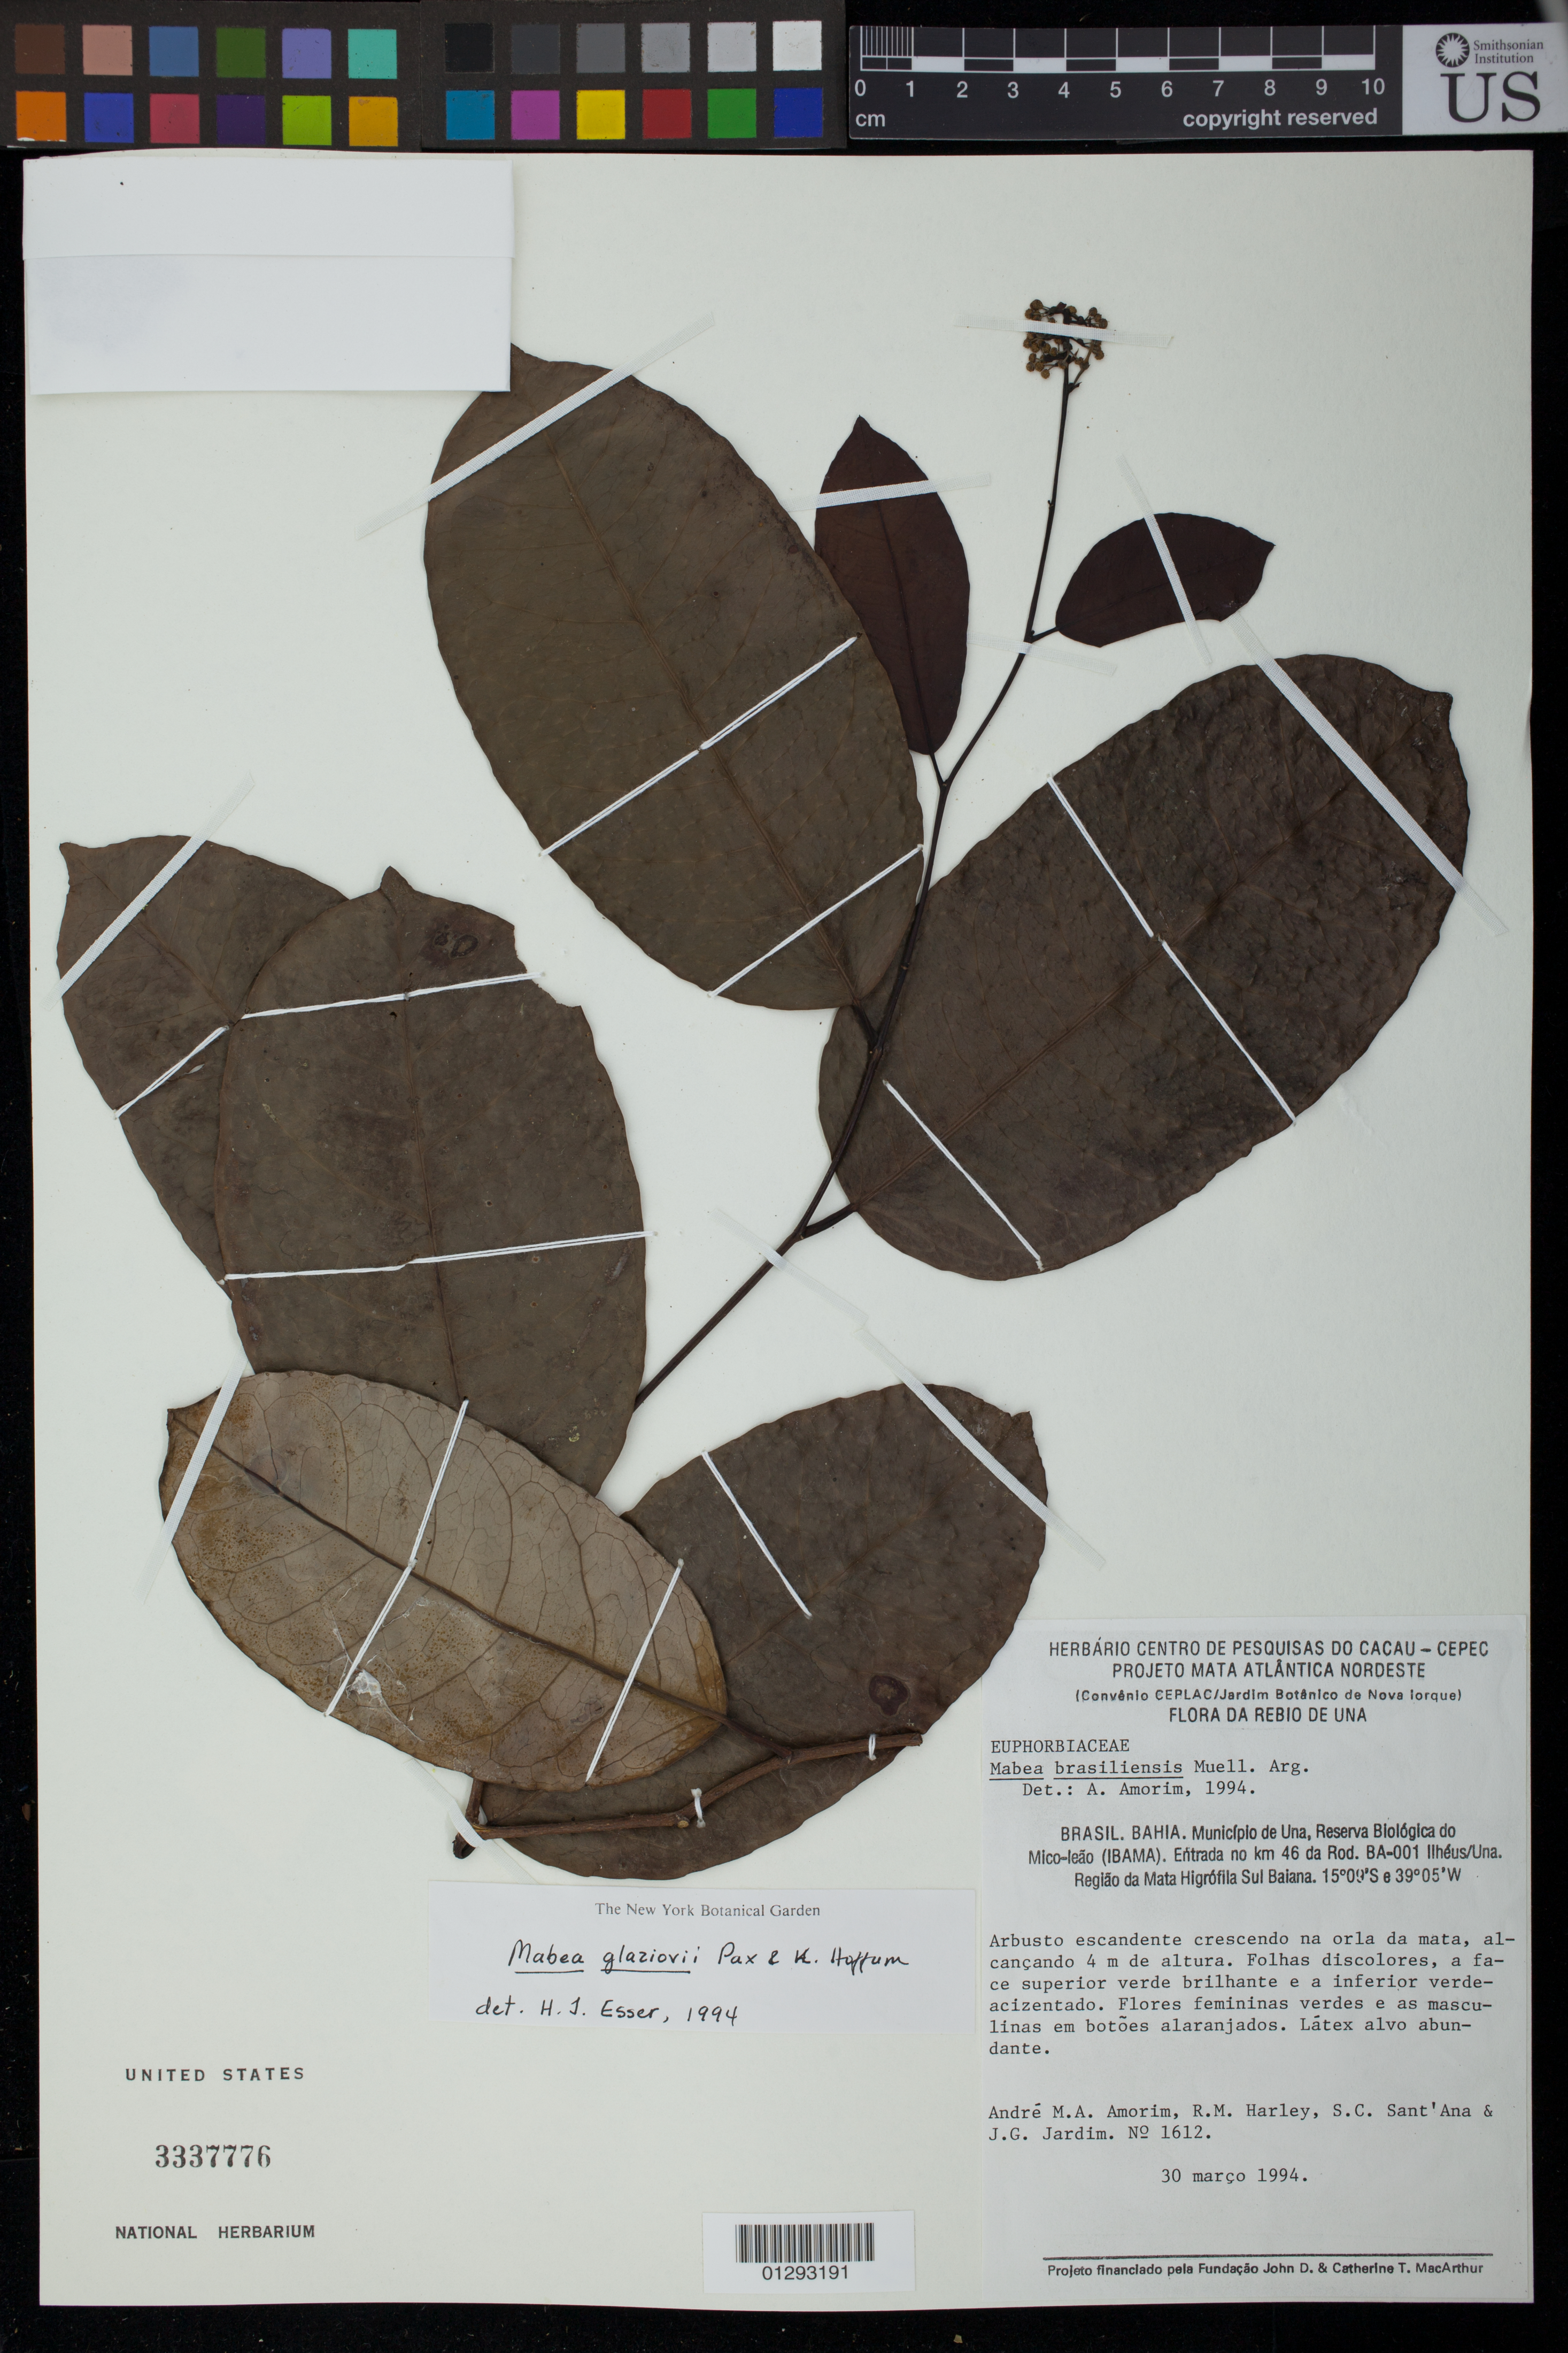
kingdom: Plantae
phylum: Tracheophyta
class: Magnoliopsida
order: Malpighiales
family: Euphorbiaceae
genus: Mabea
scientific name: Mabea glaziovii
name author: Pax & K. Hoffm.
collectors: A. M. Amorim, R. M. Harley, S. C. Sant' Ana & J. G. Járdim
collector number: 1612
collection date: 1994-03-30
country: Brazil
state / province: Bahia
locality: Municipio de Una, Reserva Biologica do Mico-leao (IBAMA). Entrada no km 46 da Rod. BA-001 Ilheus/Una. Regiao da Mata Higrofila Sul Baiana.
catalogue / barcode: US 3337776